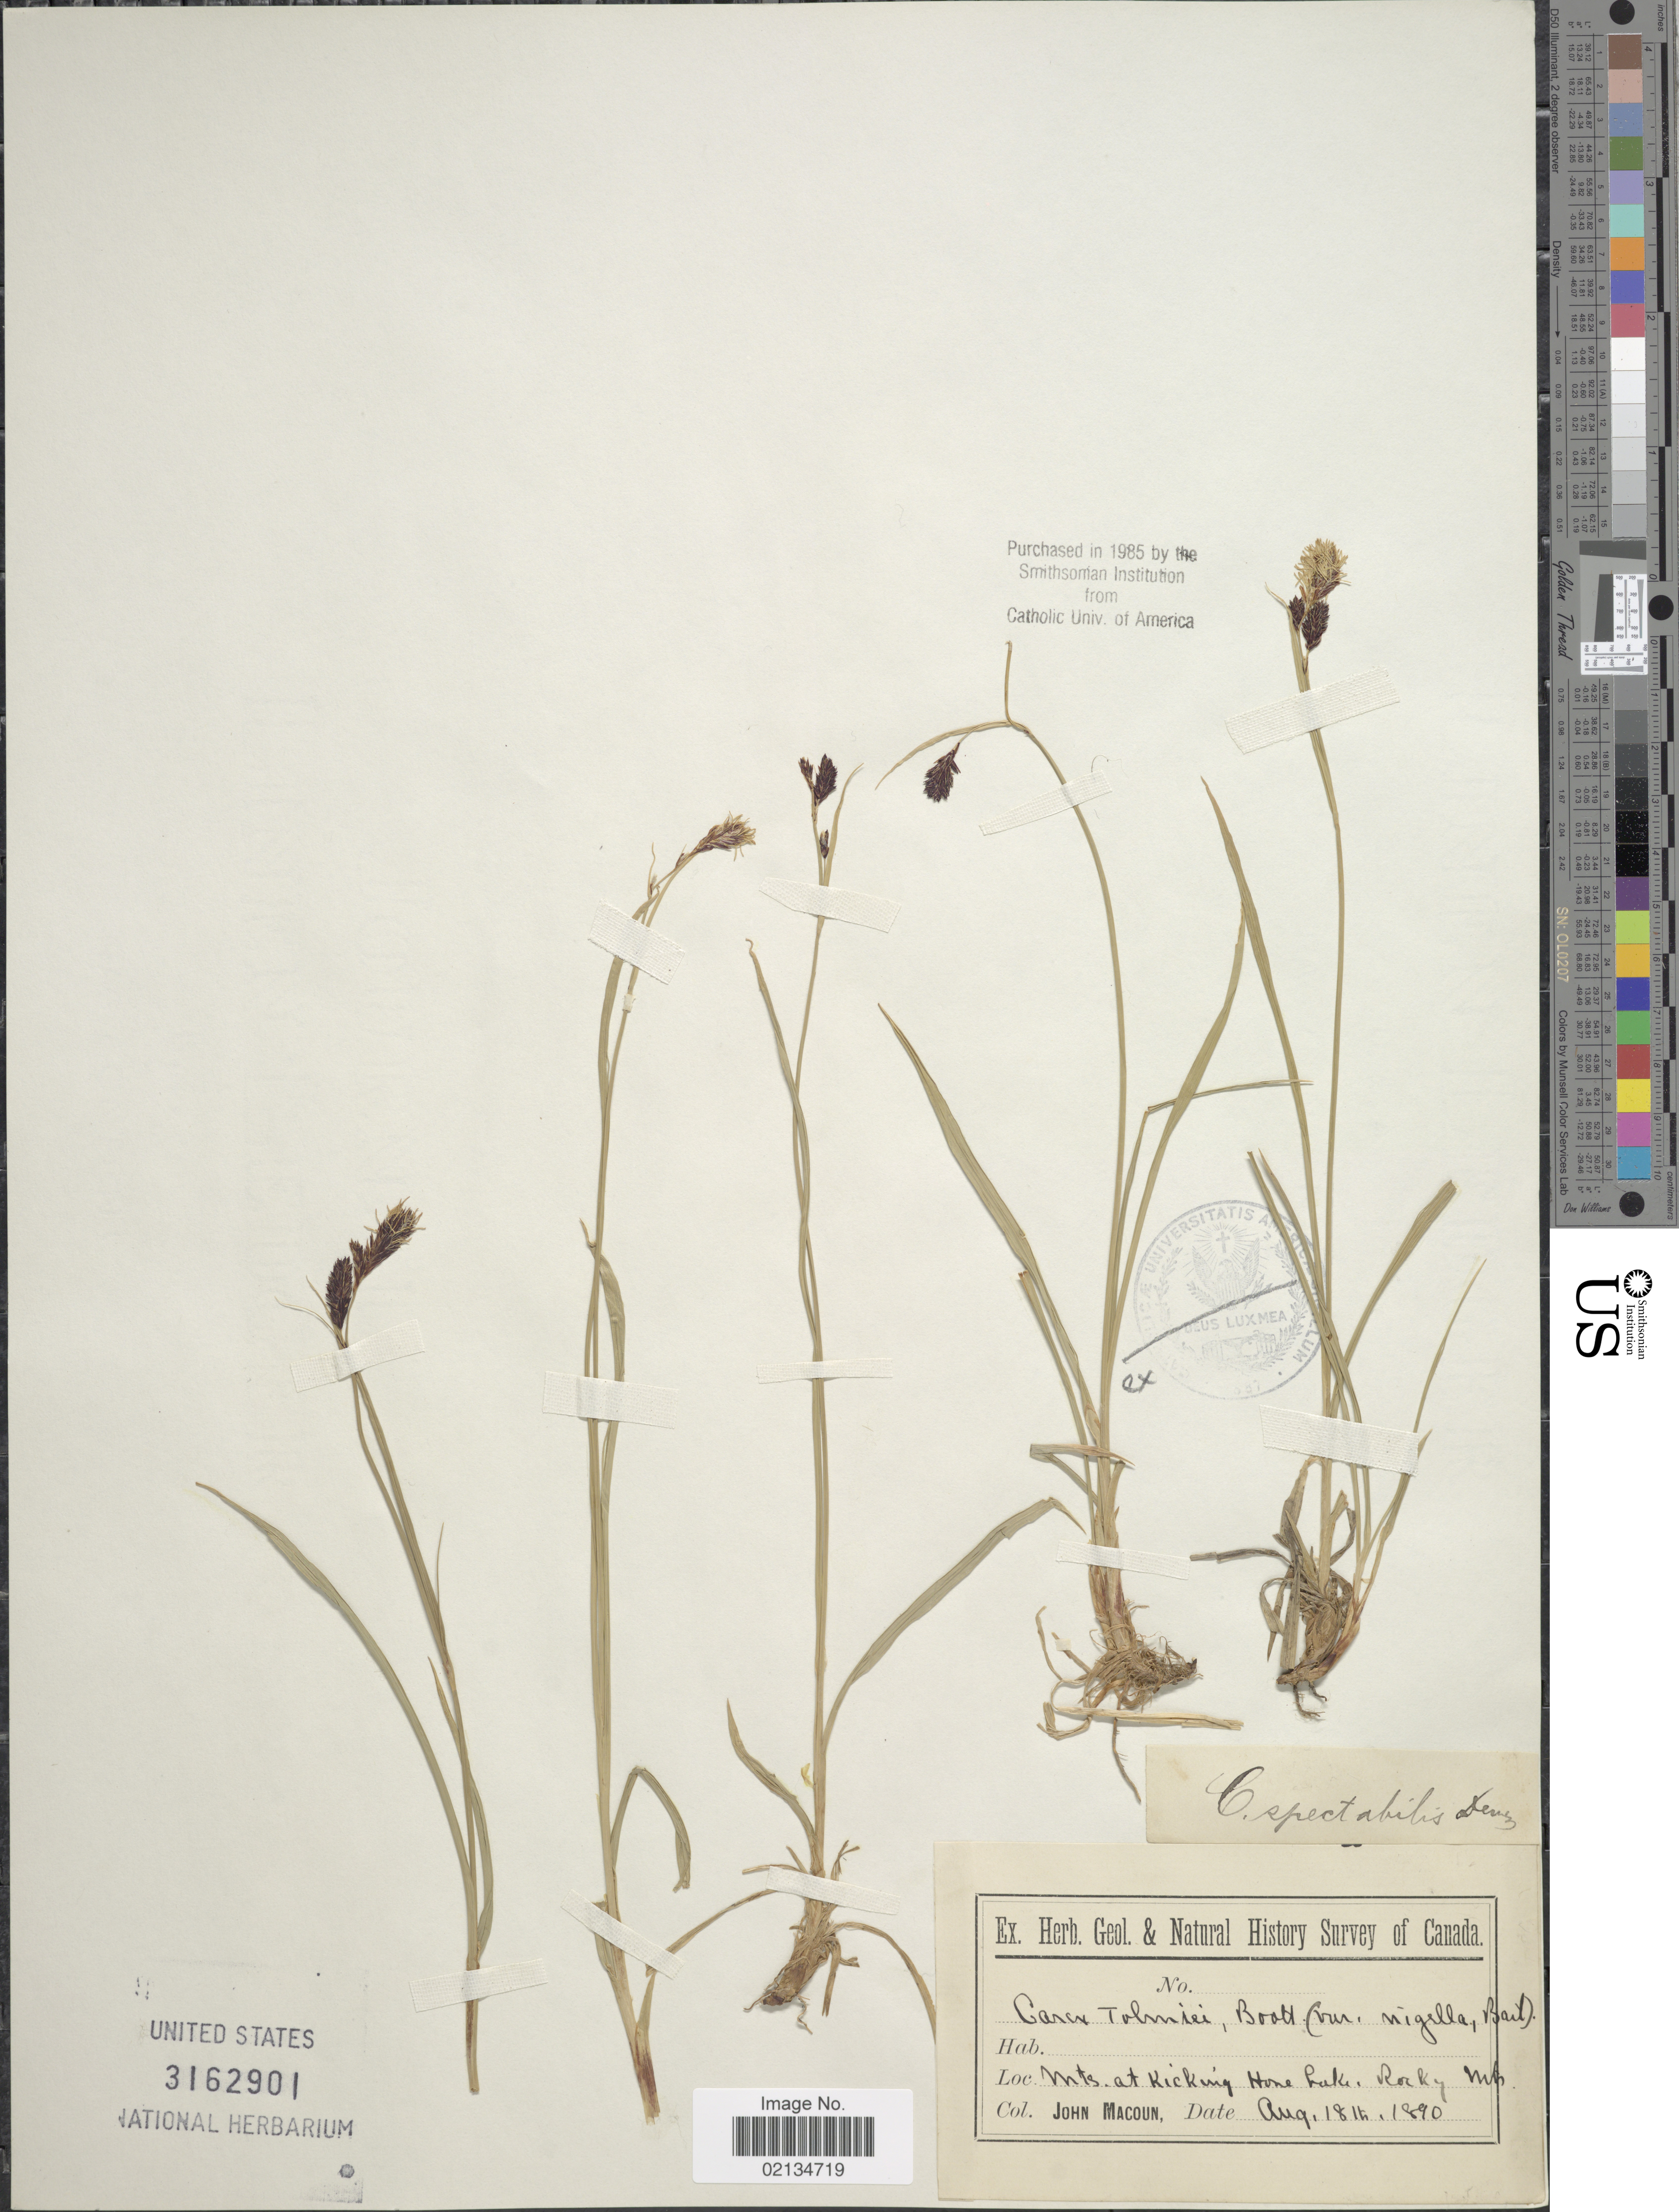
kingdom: Plantae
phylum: Tracheophyta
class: Liliopsida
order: Poales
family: Cyperaceae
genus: Carex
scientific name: Carex spectabilis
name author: Dewey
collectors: J. Macoun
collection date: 1890-08-18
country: Canada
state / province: British Columbia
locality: Mts. at Kicking Horse Lake, Rocky Mts.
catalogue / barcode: US 3162901